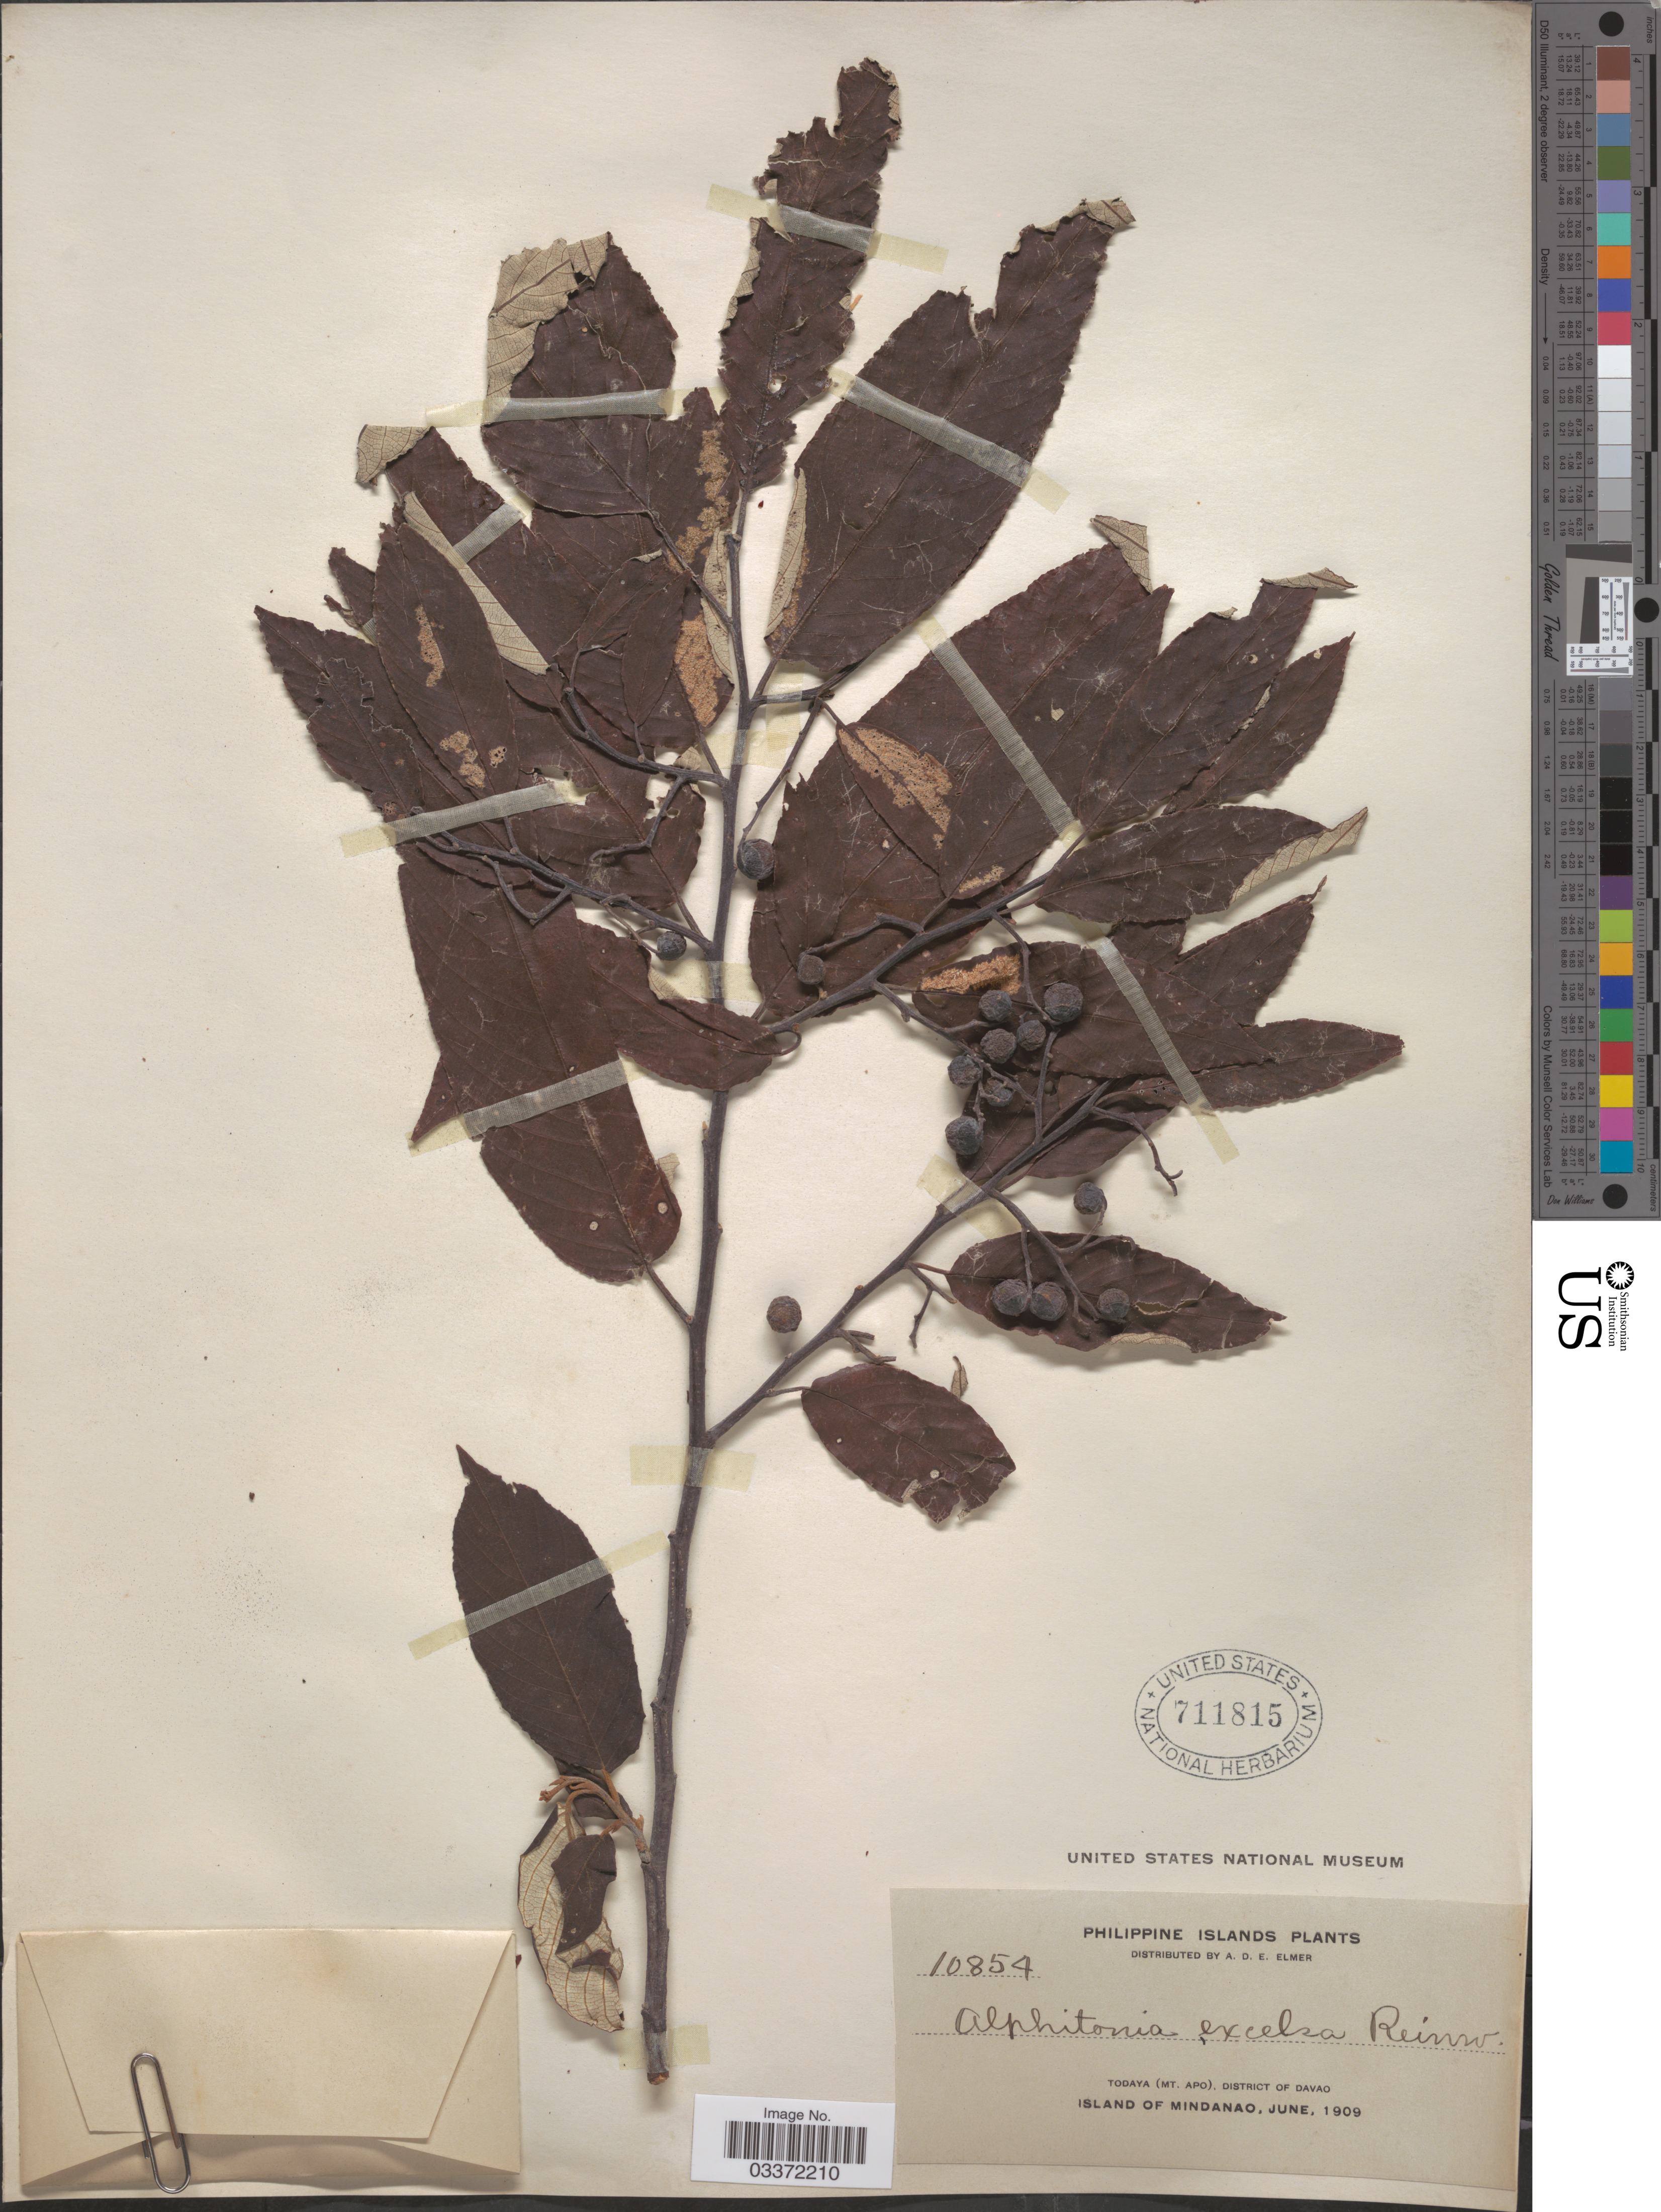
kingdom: Plantae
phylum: Tracheophyta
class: Magnoliopsida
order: Rosales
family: Rhamnaceae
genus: Alphitonia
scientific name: Alphitonia excelsa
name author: Reissek ex Endl.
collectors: A. D. E. Elmer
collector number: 10854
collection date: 1909-06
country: Philippines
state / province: Davao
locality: Todaya (Mt. Apo), District of Davao.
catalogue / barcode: US 711815